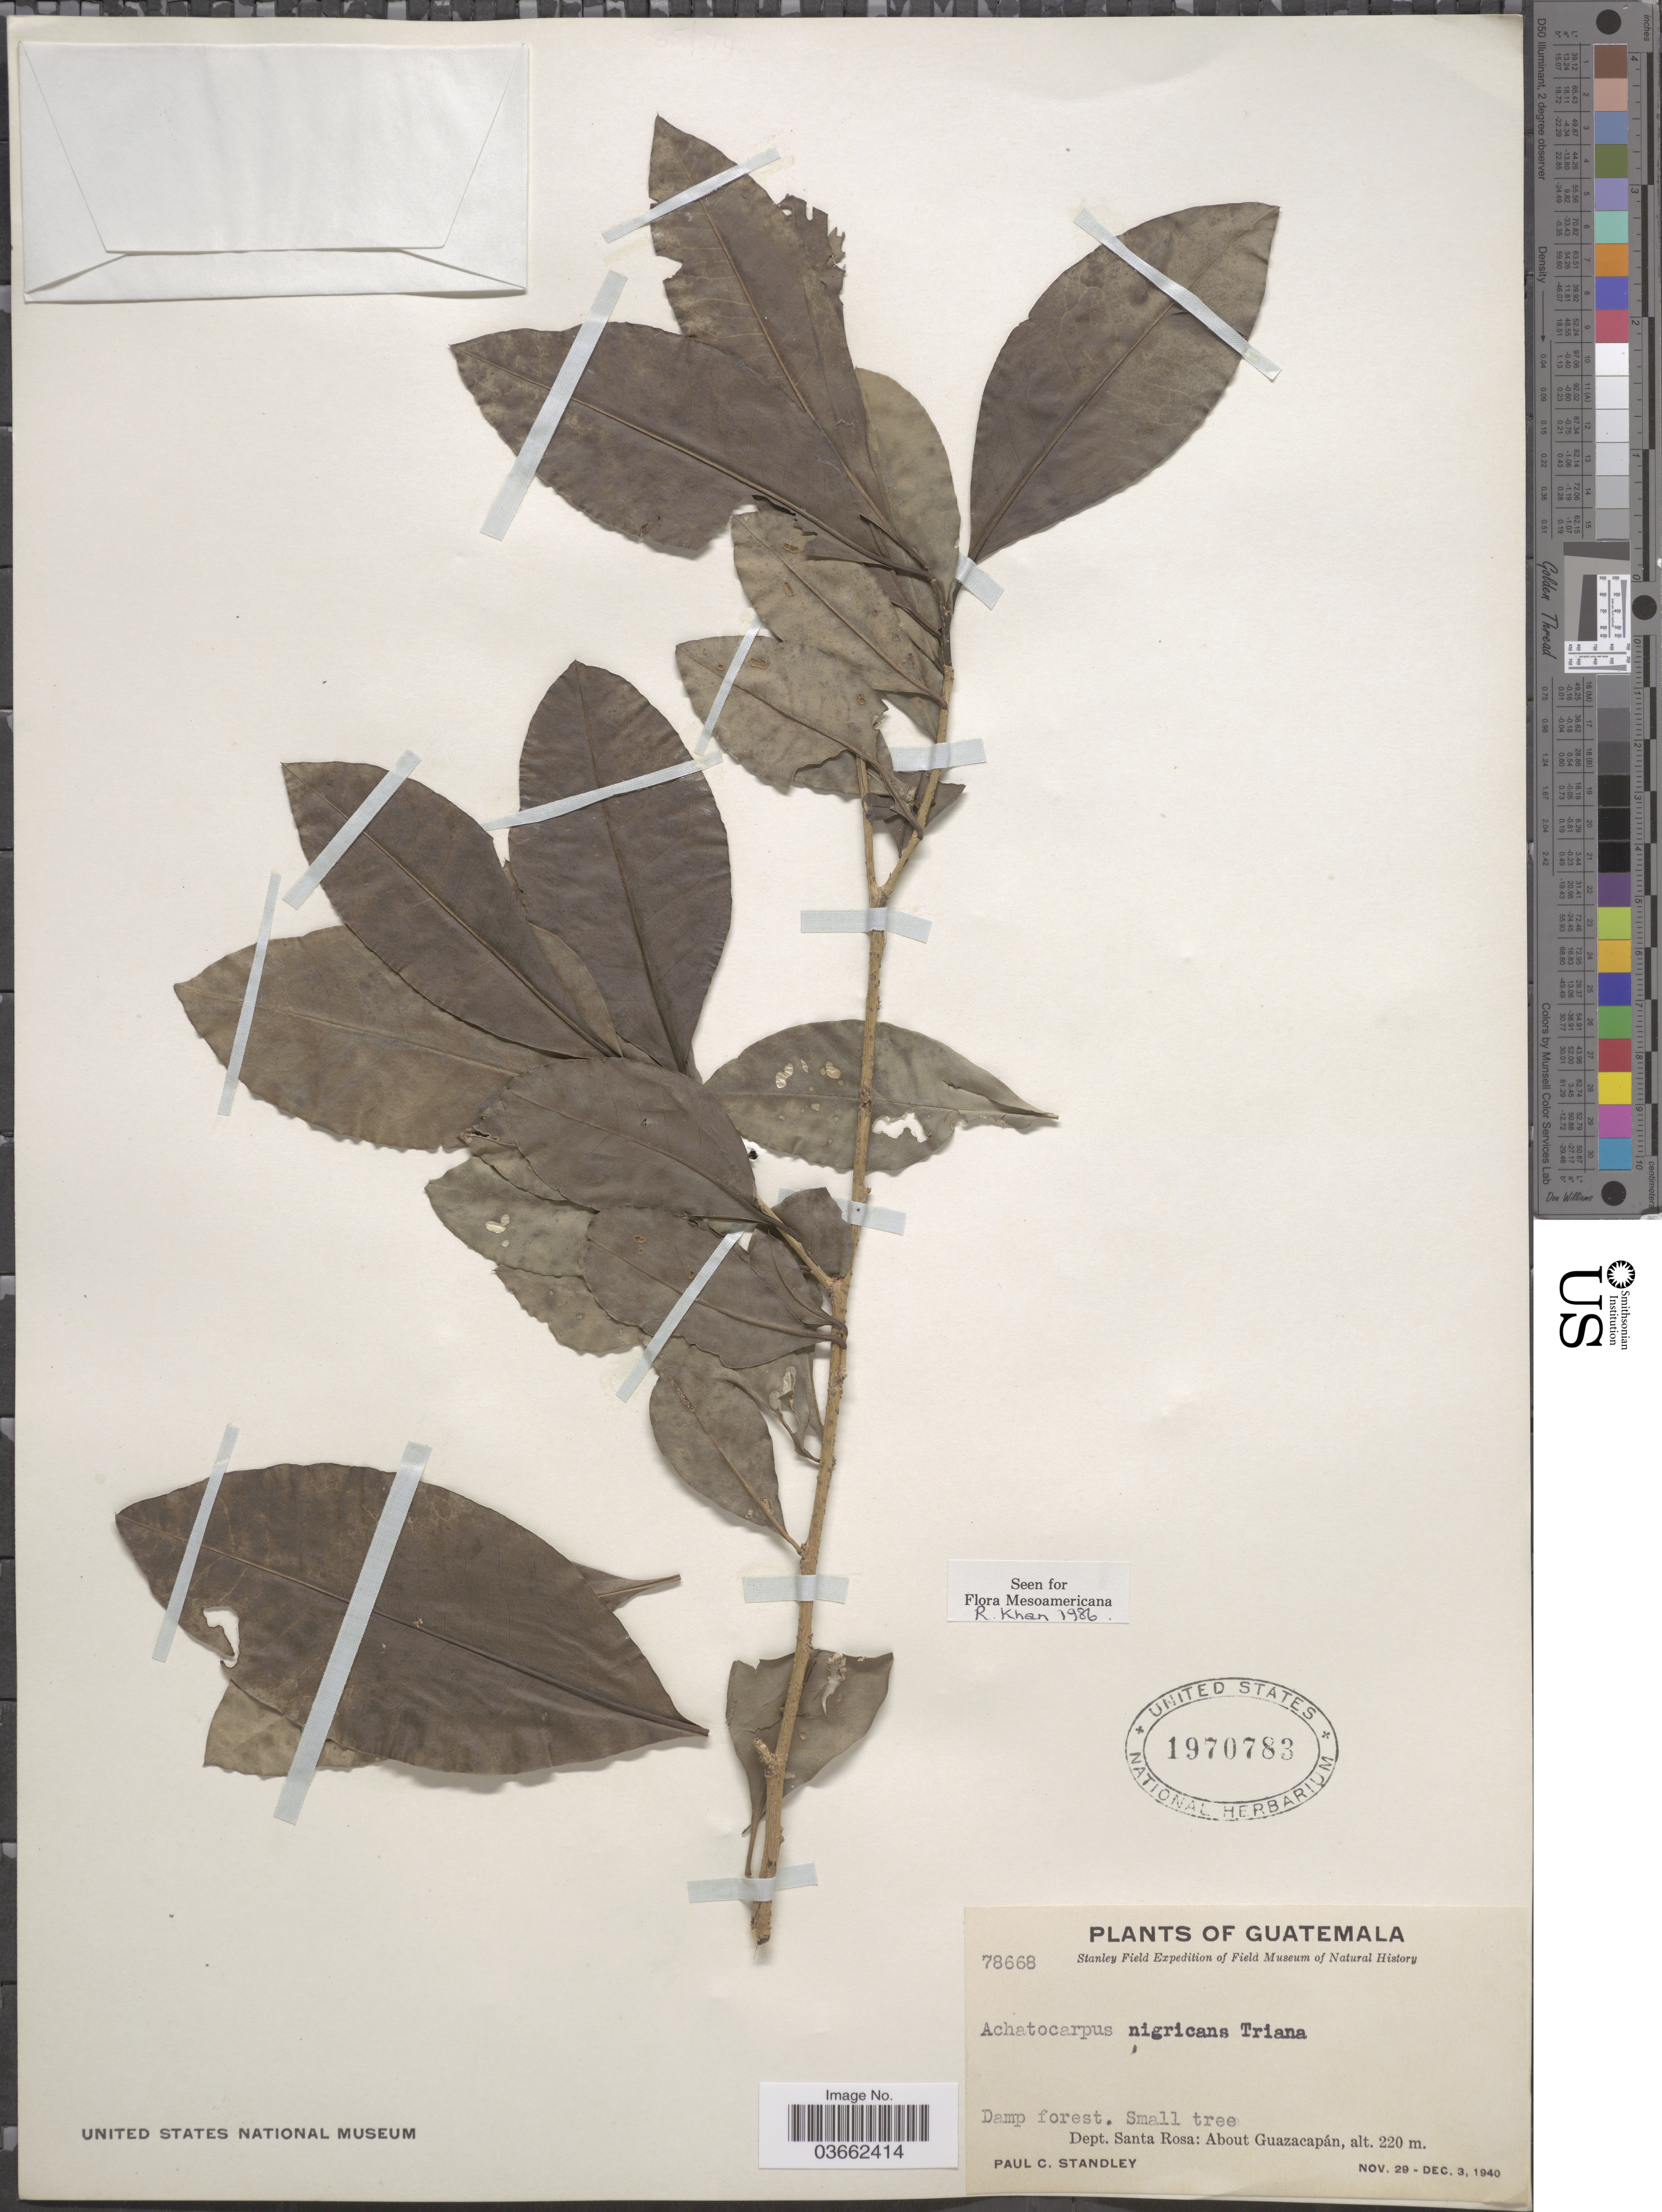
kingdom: Plantae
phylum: Tracheophyta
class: Magnoliopsida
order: Caryophyllales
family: Achatocarpaceae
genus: Achatocarpus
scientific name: Achatocarpus nigricans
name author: Triana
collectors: P. C. Standley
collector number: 78668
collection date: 1940-11-29/1940-12-30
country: Guatemala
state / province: Santa Rosa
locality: Damp forest. Dept. Santa Rosa: About Guazacapán.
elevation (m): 220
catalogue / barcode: US 1970783